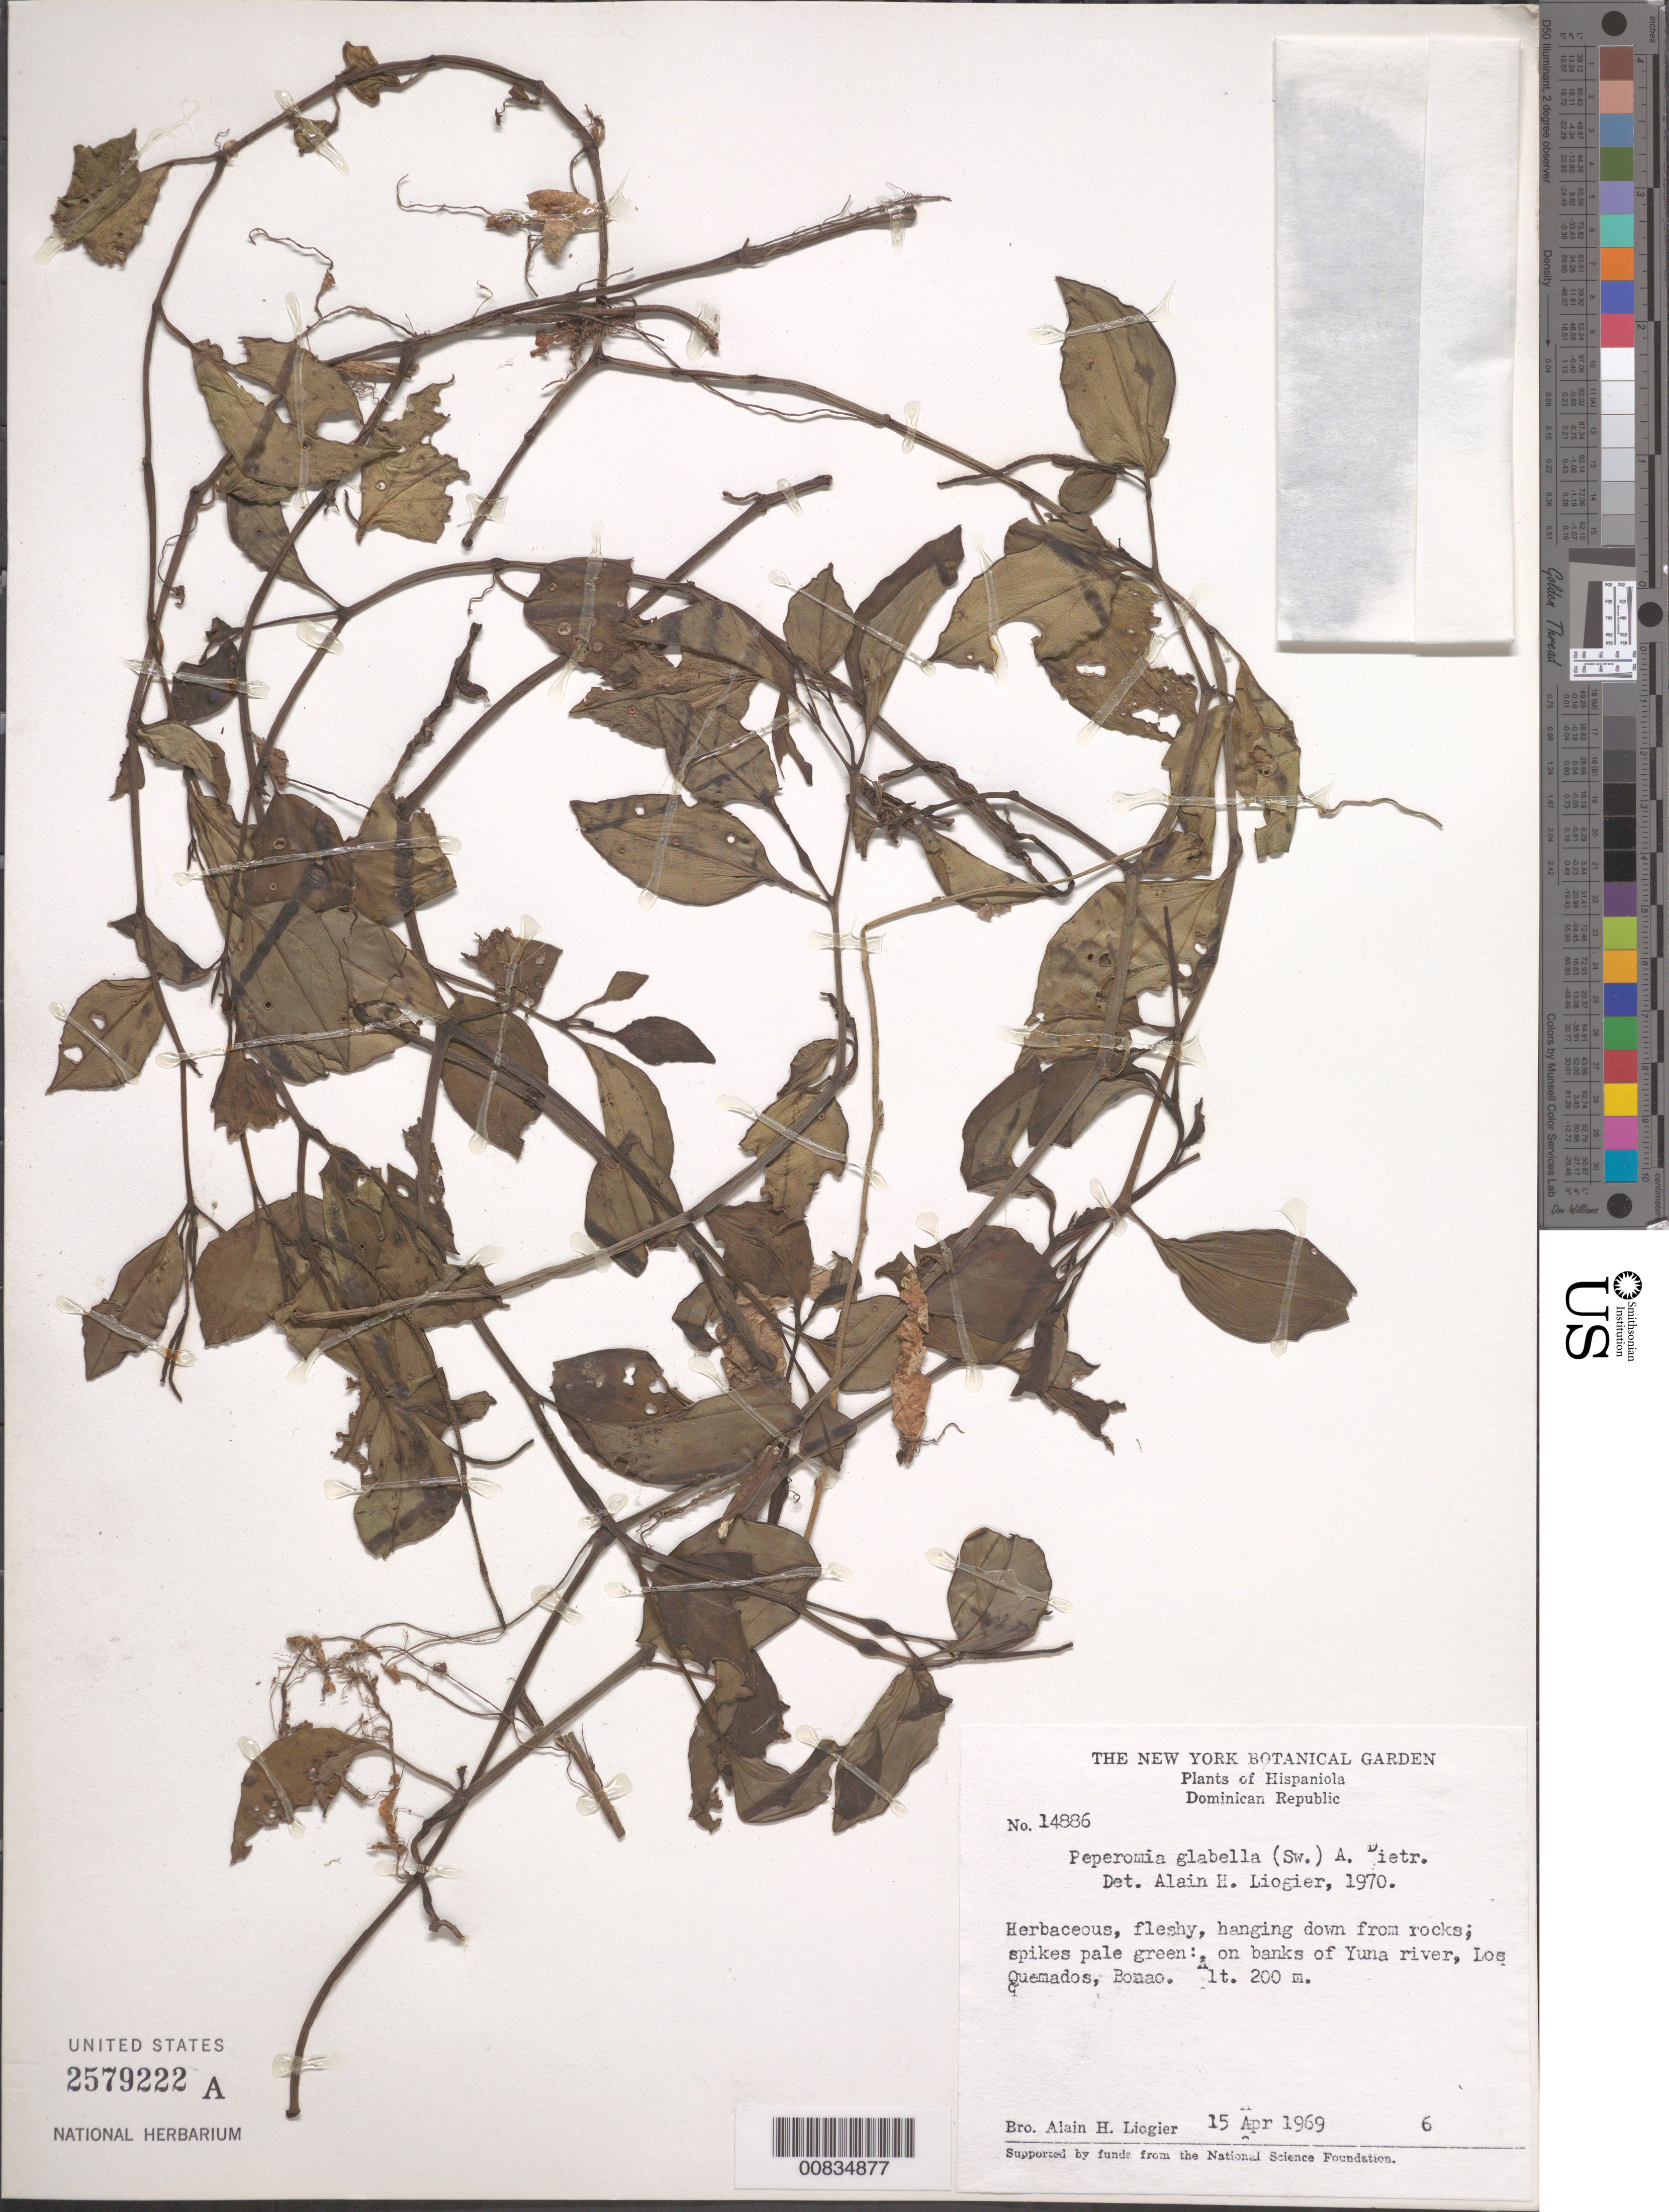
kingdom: Plantae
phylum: Tracheophyta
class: Magnoliopsida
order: Piperales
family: Piperaceae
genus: Peperomia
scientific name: Peperomia glabella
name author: (Sw.) A. Dietr.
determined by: Liogier, Alain H.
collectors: A. H. Liogier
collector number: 14886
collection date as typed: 15 Apr 1969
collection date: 1969-04-15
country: Dominican Republic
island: Hispaniola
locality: On banks of Yuna River, Los Quemados, Bonao.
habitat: Hanging down from rocks. On banks of river.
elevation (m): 200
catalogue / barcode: US 2579222A